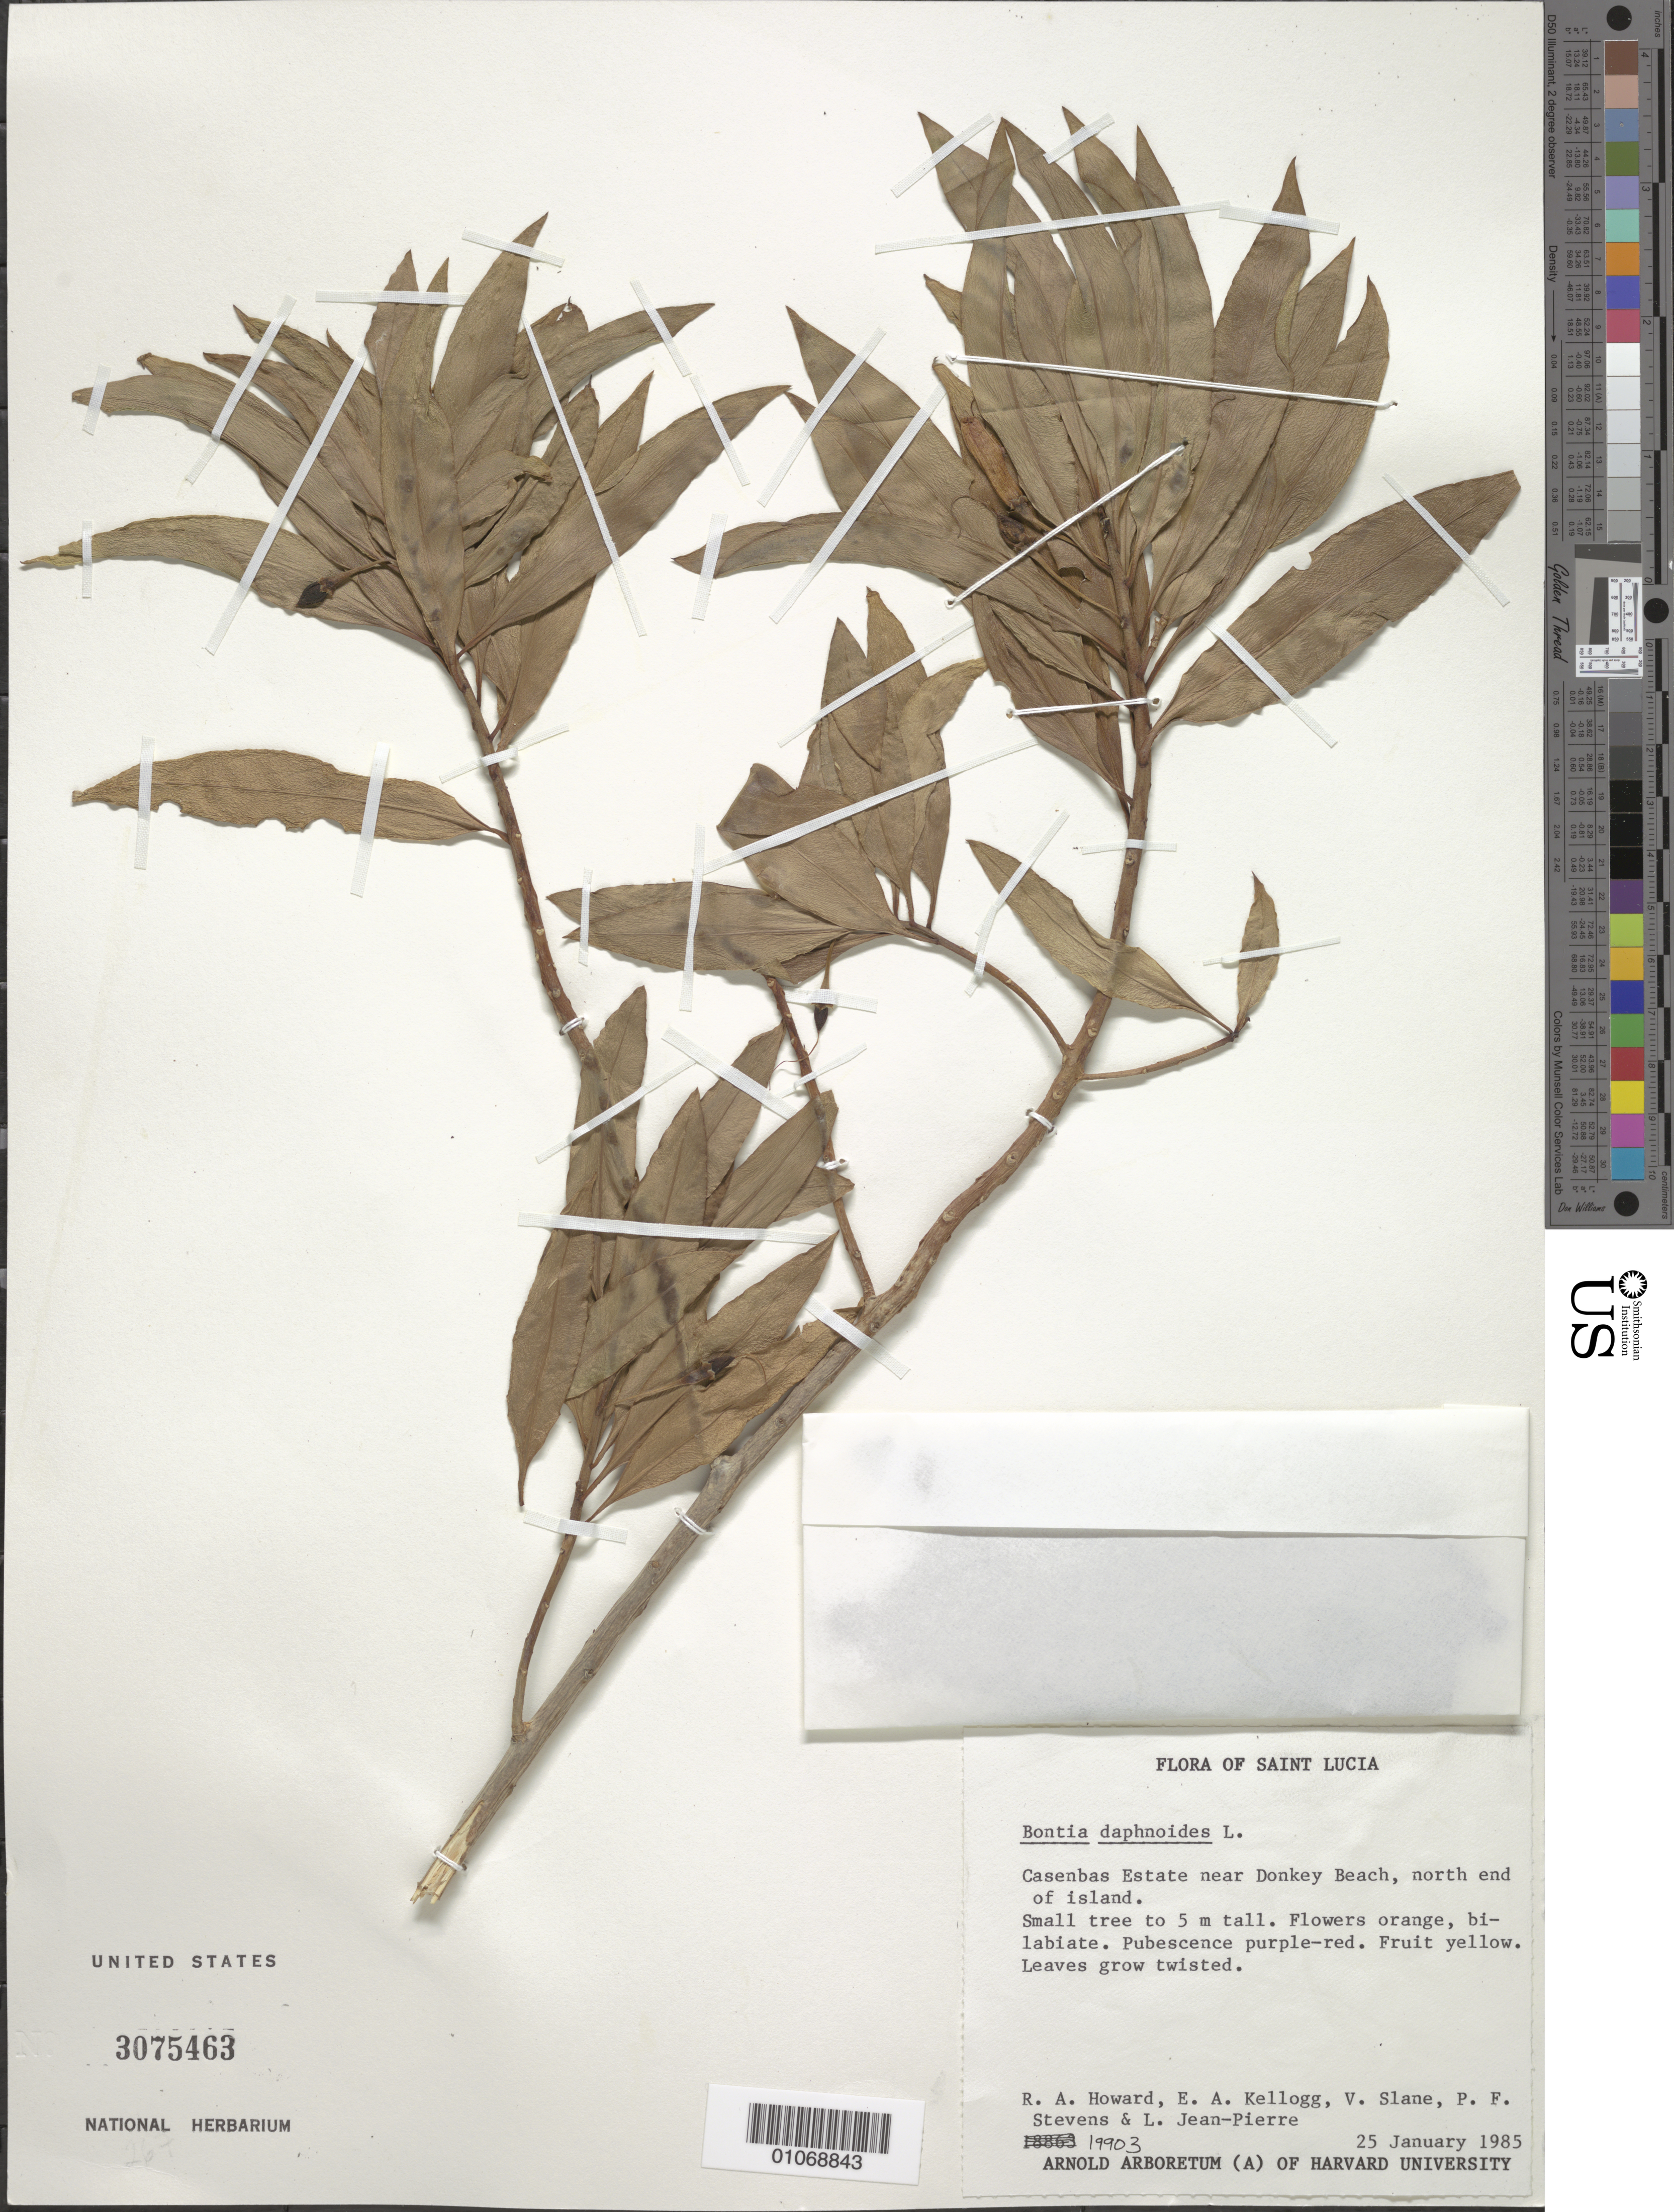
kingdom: Plantae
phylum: Tracheophyta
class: Magnoliopsida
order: Lamiales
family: Scrophulariaceae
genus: Bontia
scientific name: Bontia daphnoides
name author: L.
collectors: R. A. Howard, E. A. Kellogg, V. Slane, P. F. Stevens & L. L. Jean-Pierre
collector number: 19903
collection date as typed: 25 Jan 1985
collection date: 1985-01-25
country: St. Lucia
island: St. Lucia I.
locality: Casenbas Estate near Donkey Beach, north end of island.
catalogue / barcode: US 3075463